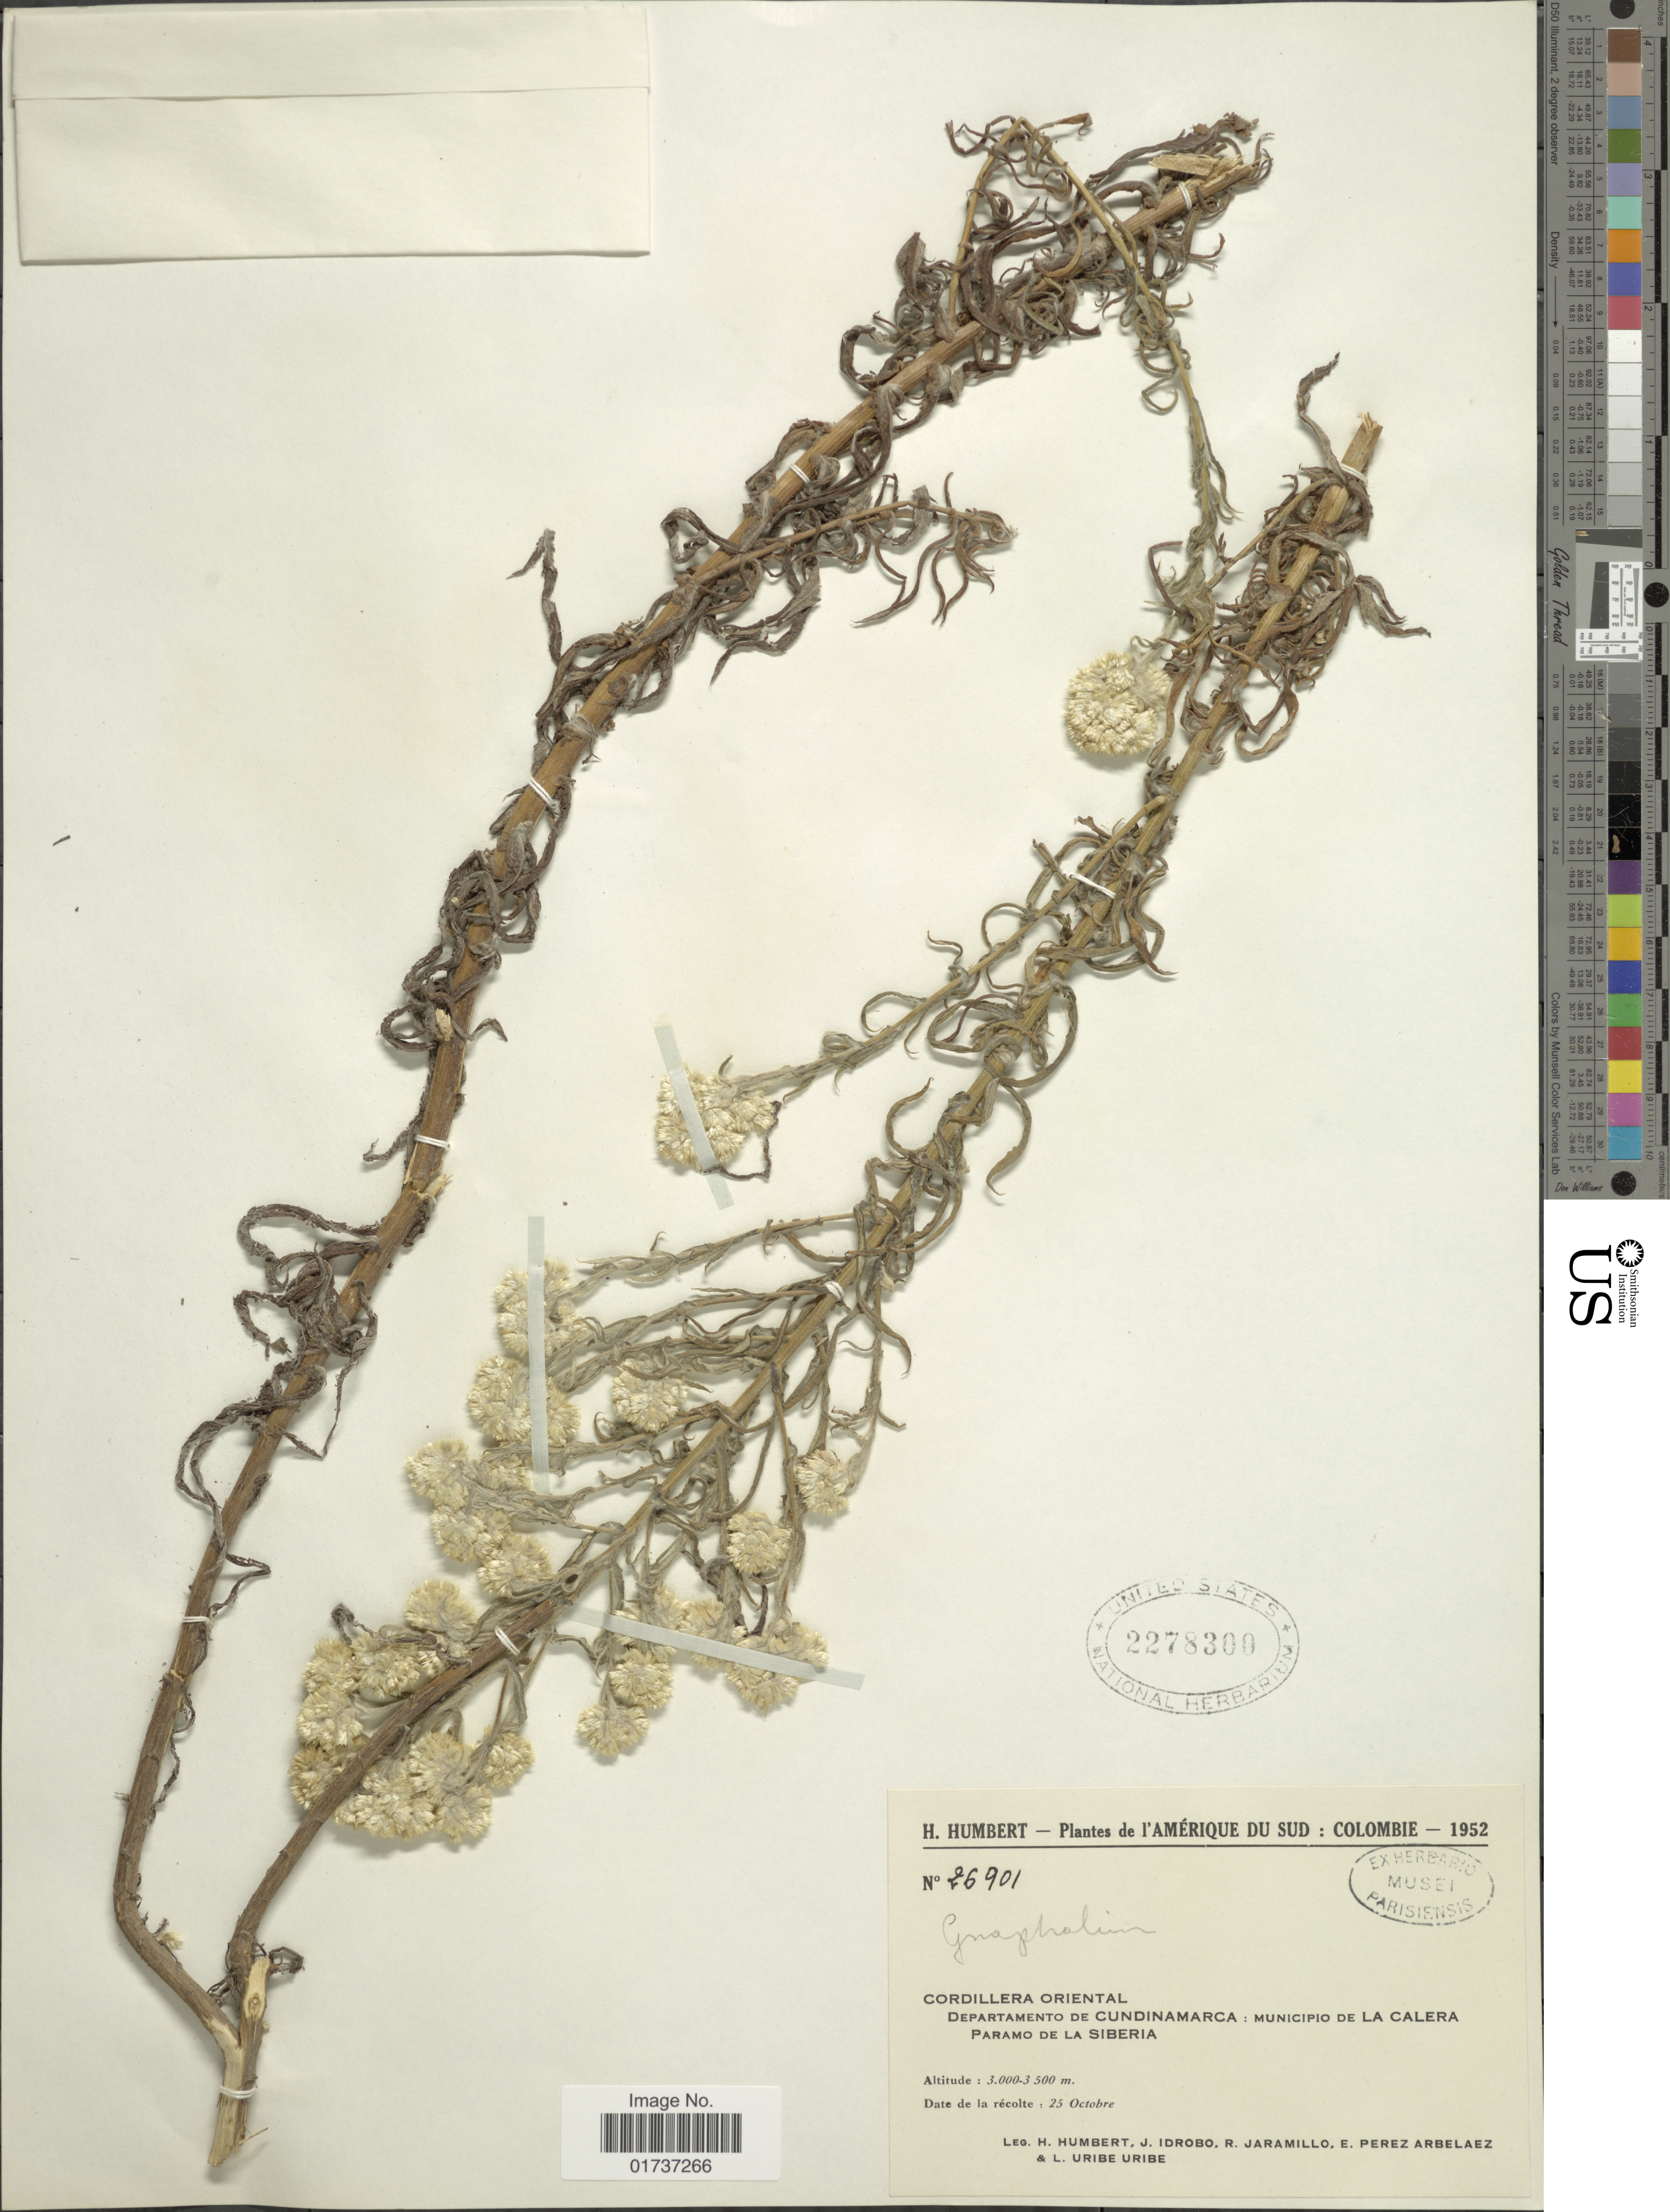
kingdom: Plantae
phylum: Tracheophyta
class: Magnoliopsida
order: Asterales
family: Asteraceae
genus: Gnaphalium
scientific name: Gnaphalium sp.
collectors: H. Humbert, J. M. Idrobo, R. Jaramillo M., E. Pérez Arbeláez & L. Uribe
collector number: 26901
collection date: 1952-10-25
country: Colombia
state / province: Cundinamarca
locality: L'Amerique du Sud, Cordillera Oriental, Departamento de Cundinamarca: Municipio de La Calera Oaramo de La Siberia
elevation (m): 3000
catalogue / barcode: US 2278300